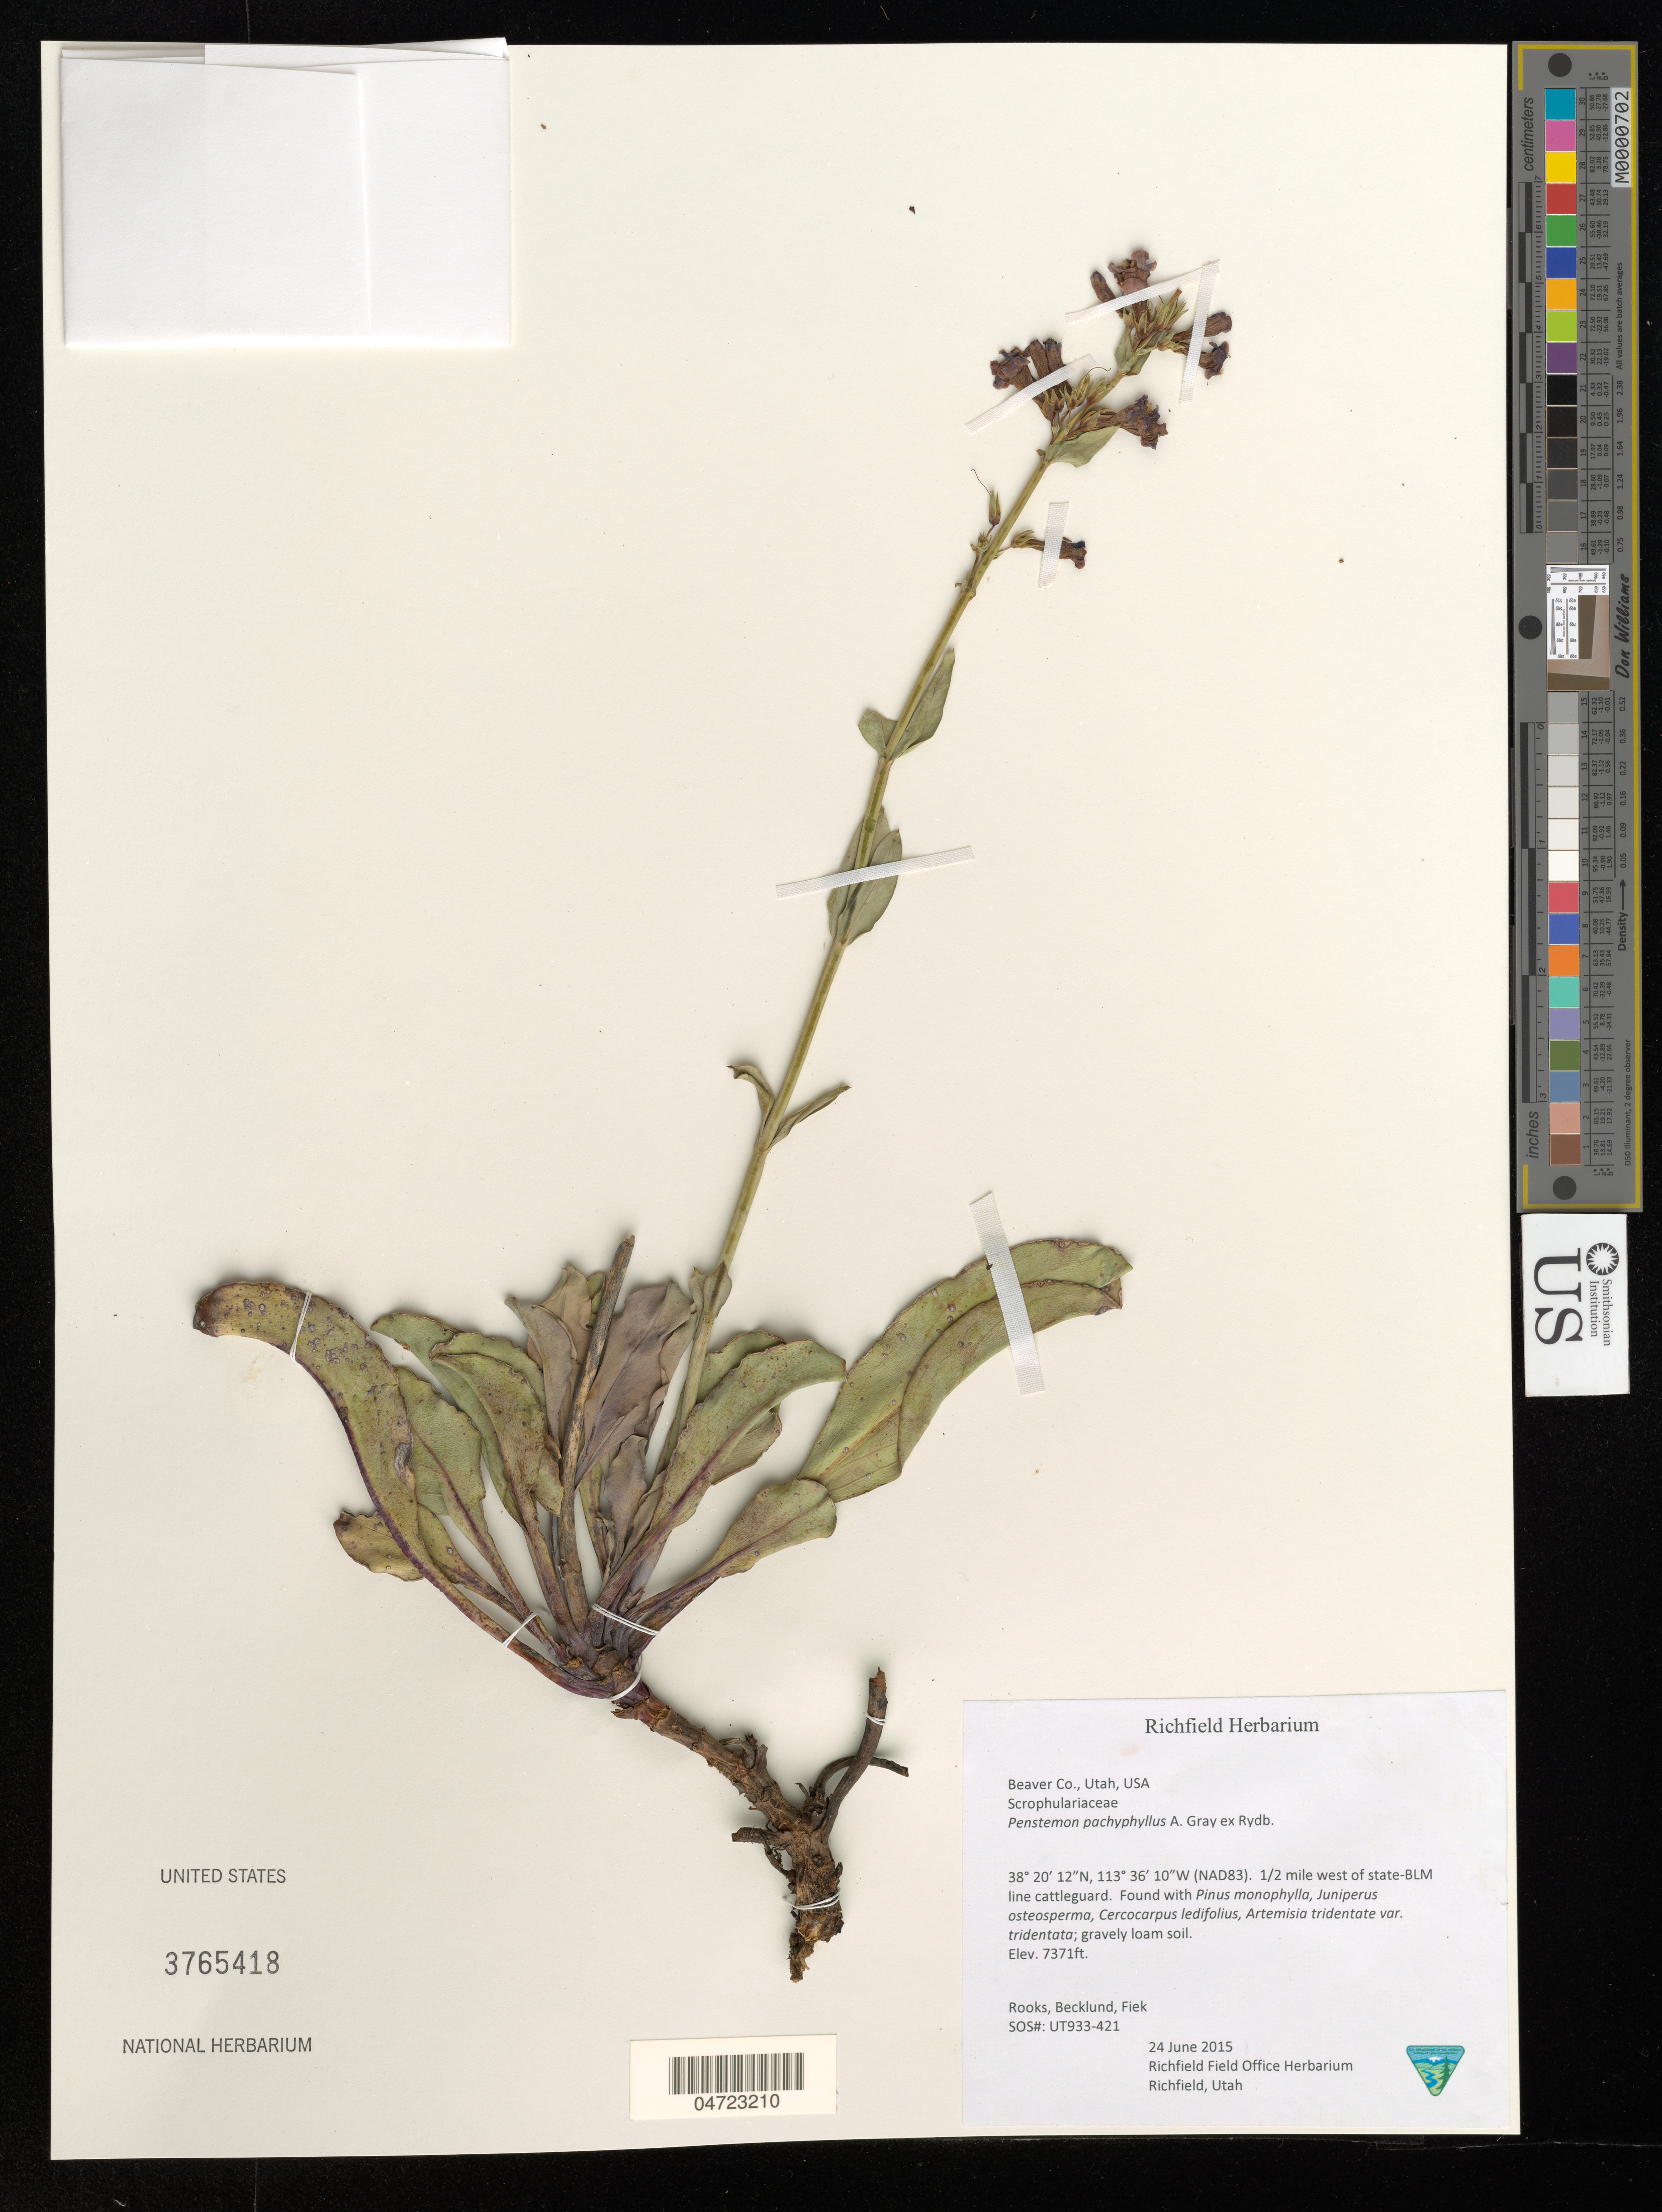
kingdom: Plantae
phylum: Tracheophyta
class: Magnoliopsida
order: Lamiales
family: Plantaginaceae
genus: Penstemon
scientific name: Penstemon pachyphyllus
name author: A. Gray ex Rydb.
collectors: -. Rooks, -. Becklund & Fiek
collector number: UT933-421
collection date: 2015-06-24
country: United States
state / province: Utah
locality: Beaver Co. (NAD83). 1/2 miles west of state-BLM line cattleguard.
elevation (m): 2247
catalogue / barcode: US 3765418